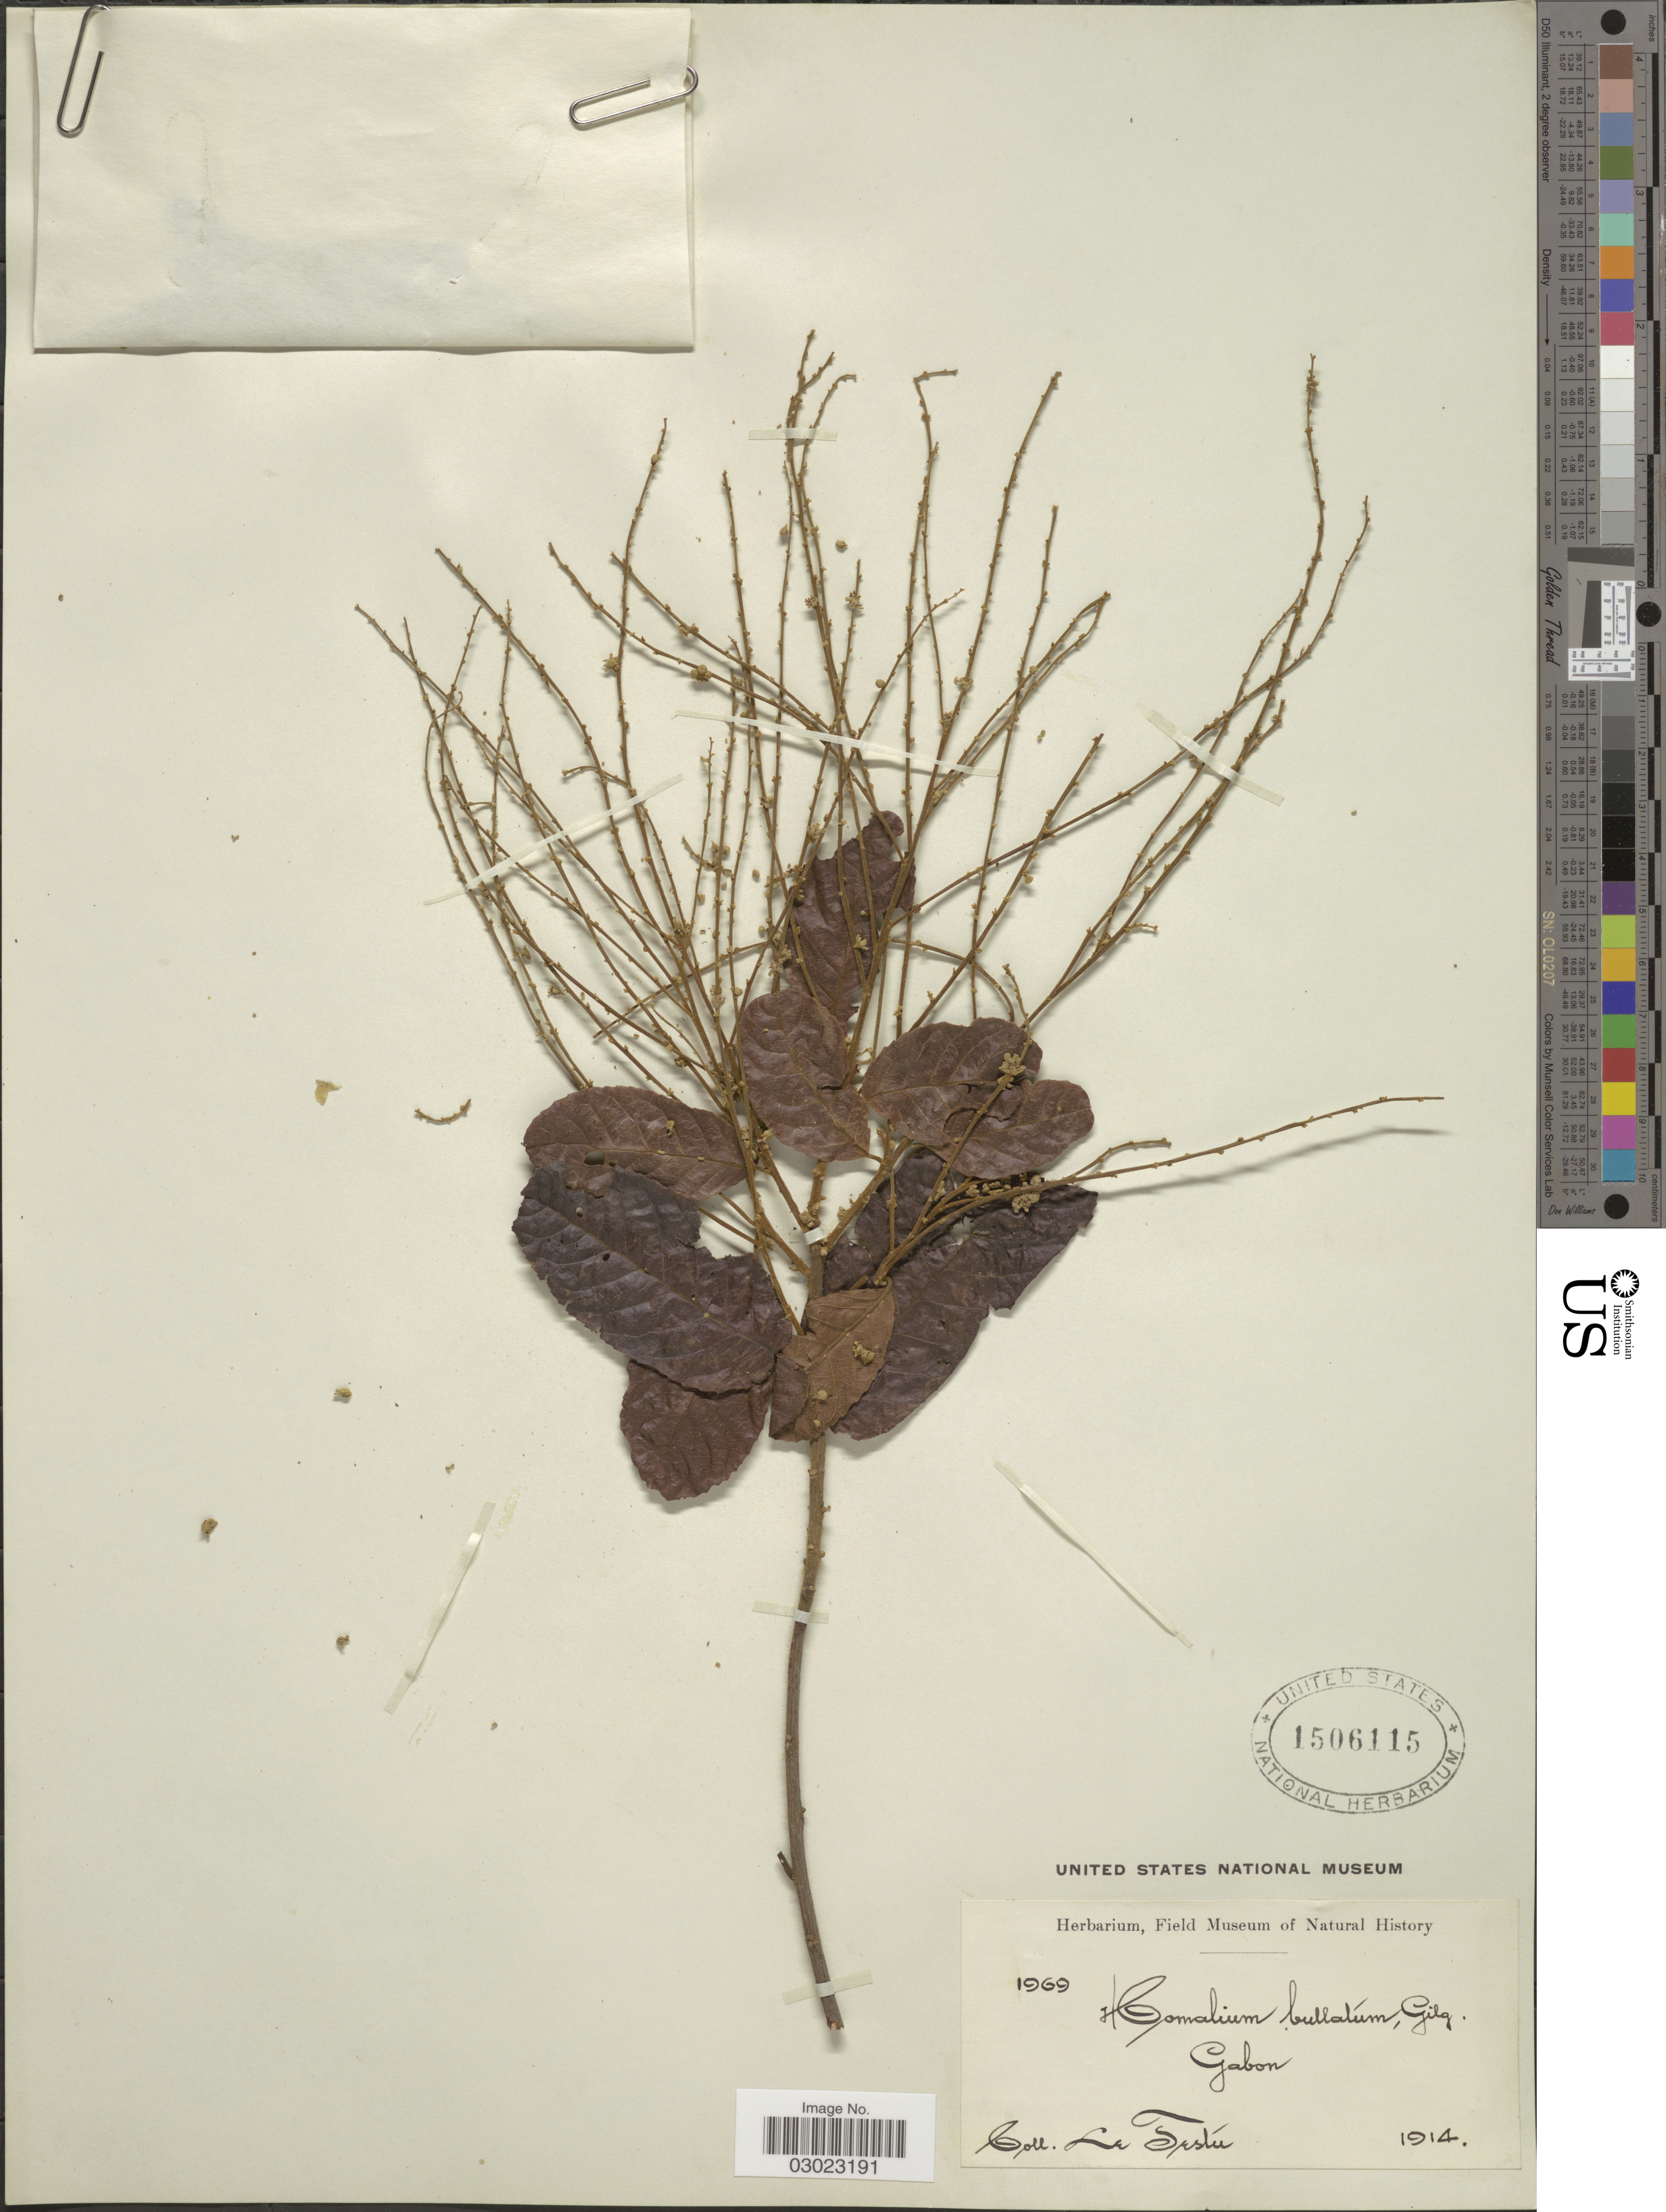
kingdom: Plantae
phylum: Tracheophyta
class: Magnoliopsida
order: Malpighiales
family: Salicaceae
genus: Homalium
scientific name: Homalium bullatum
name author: Gilg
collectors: Le Testu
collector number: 1969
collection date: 1914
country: Gabon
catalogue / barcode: US 1506115